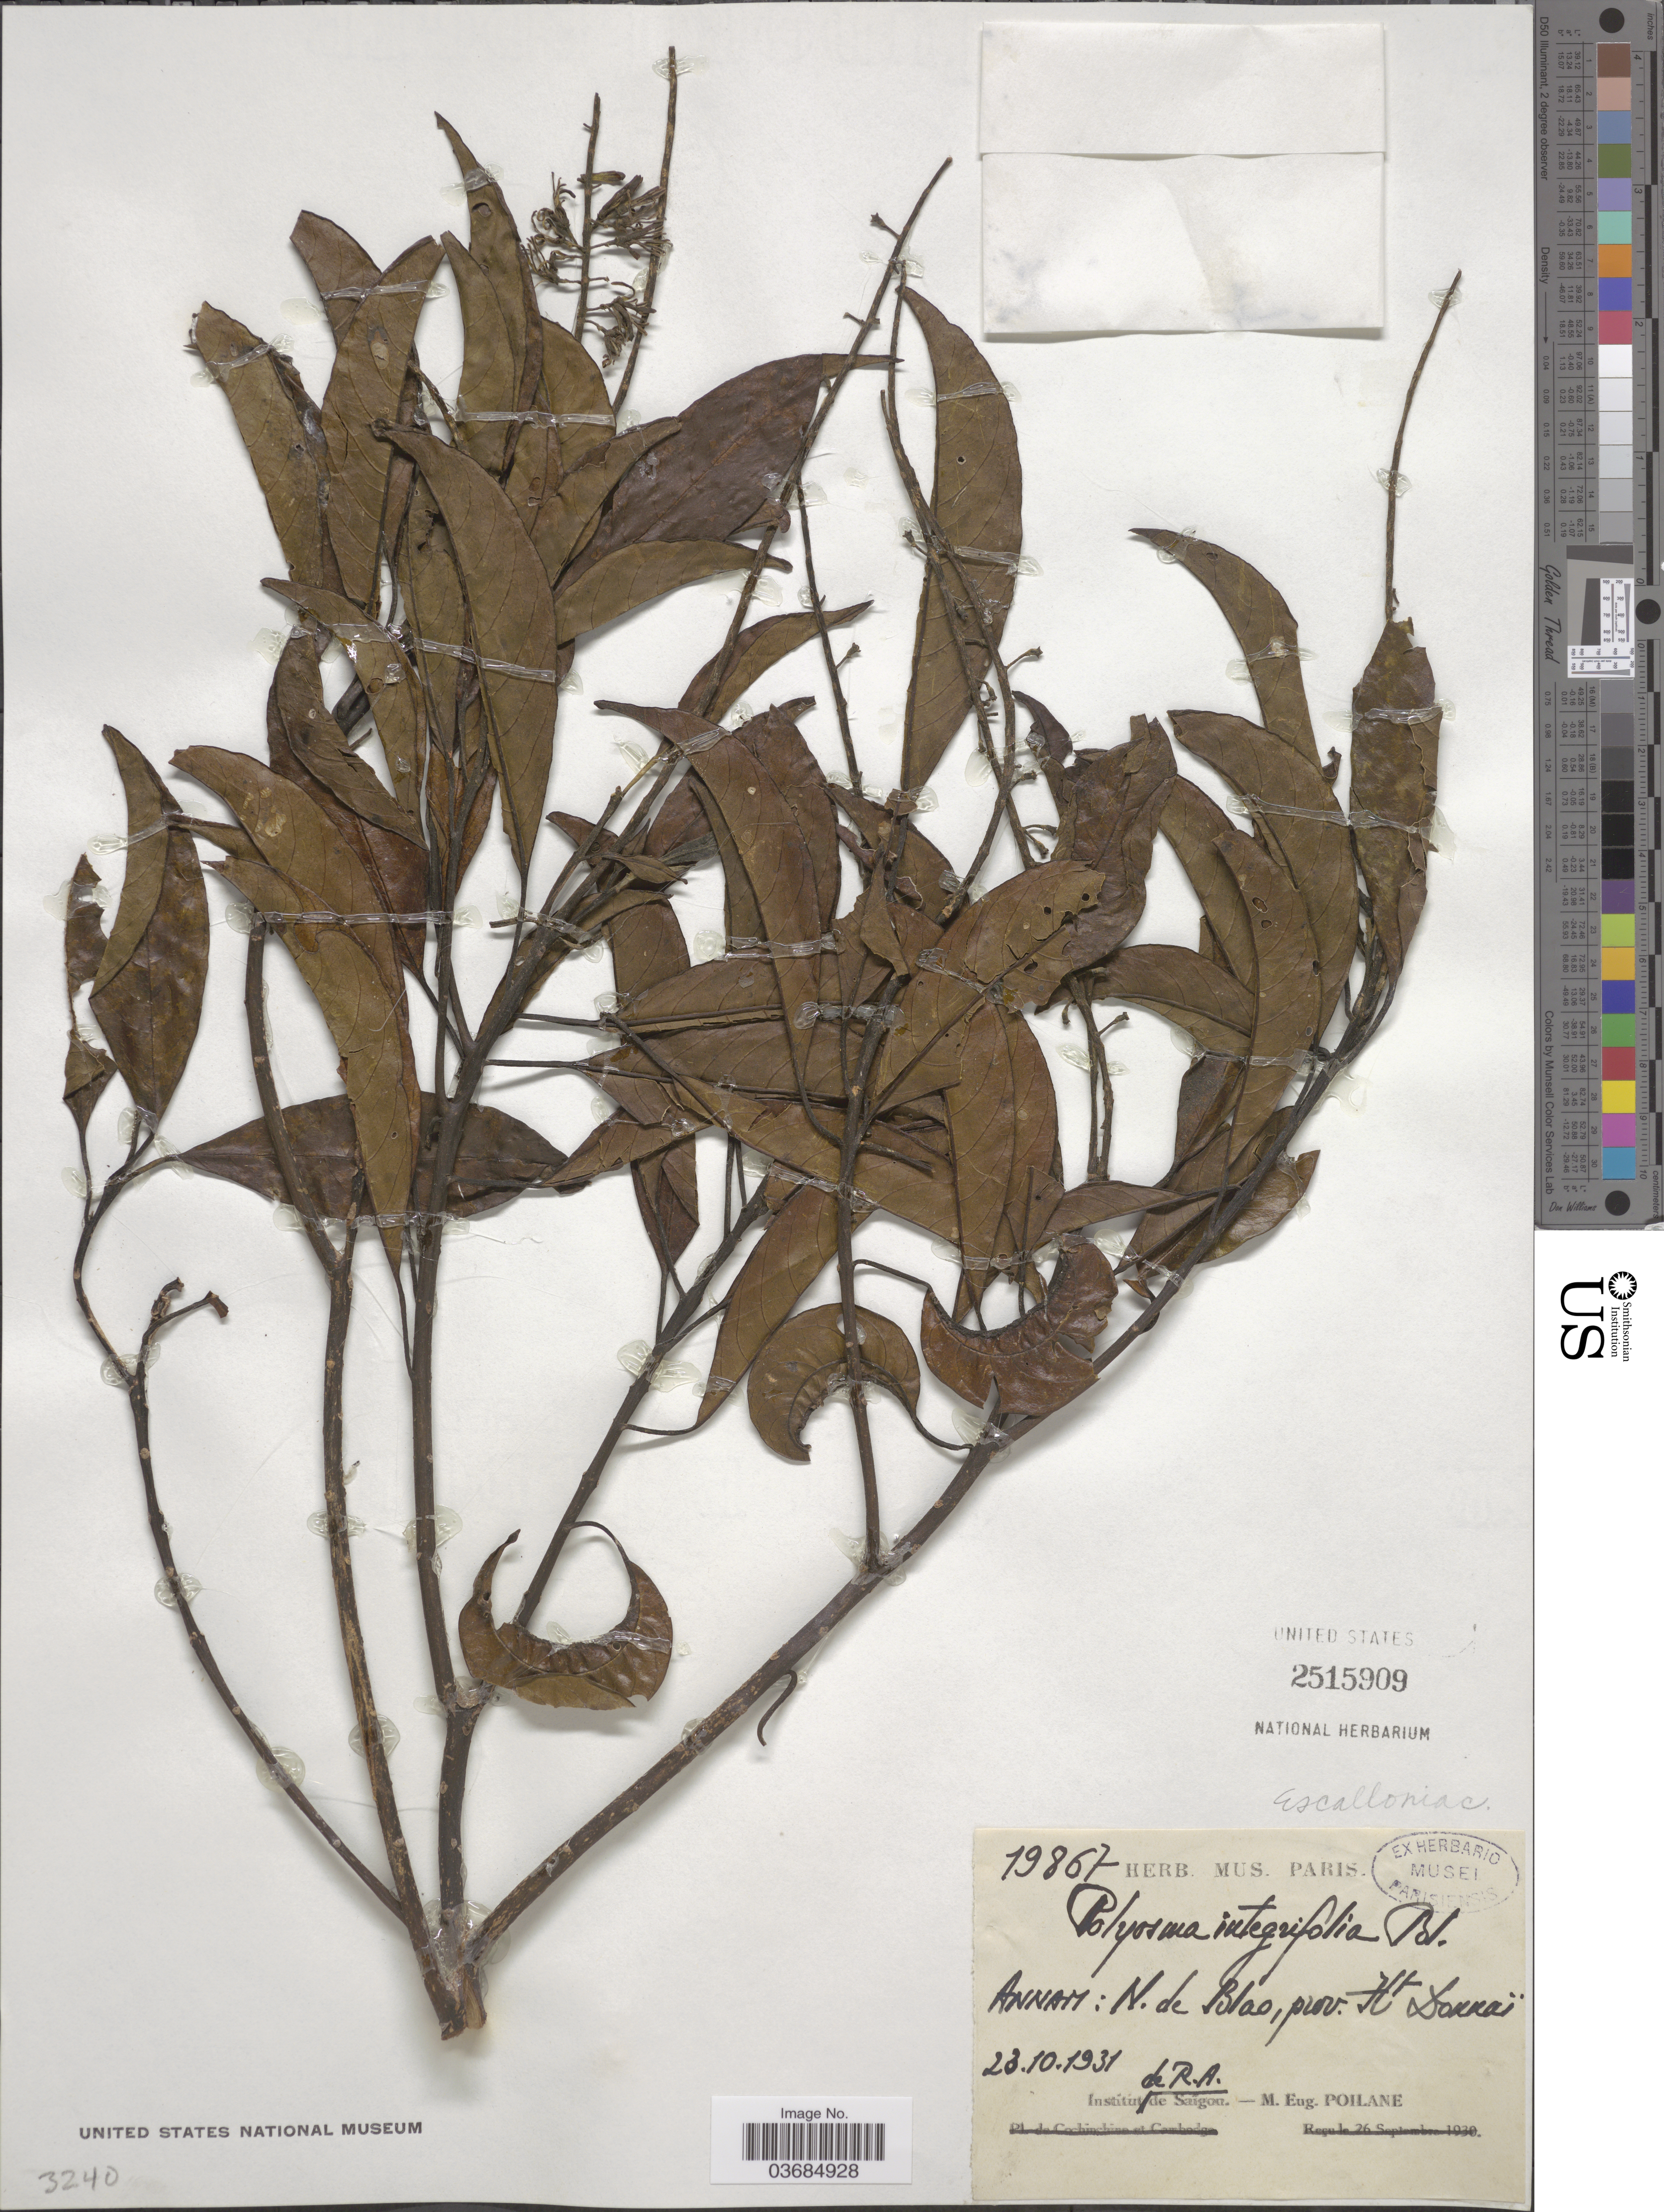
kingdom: Plantae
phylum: Tracheophyta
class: Magnoliopsida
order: Escalloniales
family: Escalloniaceae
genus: Polyosma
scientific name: Polyosma integrifolia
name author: Blume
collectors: M. Poilane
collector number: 19867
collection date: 1931-10-23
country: Vietnam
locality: Annam: N. de Blao, prov. Ht Donnaï.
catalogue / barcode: US 2515909